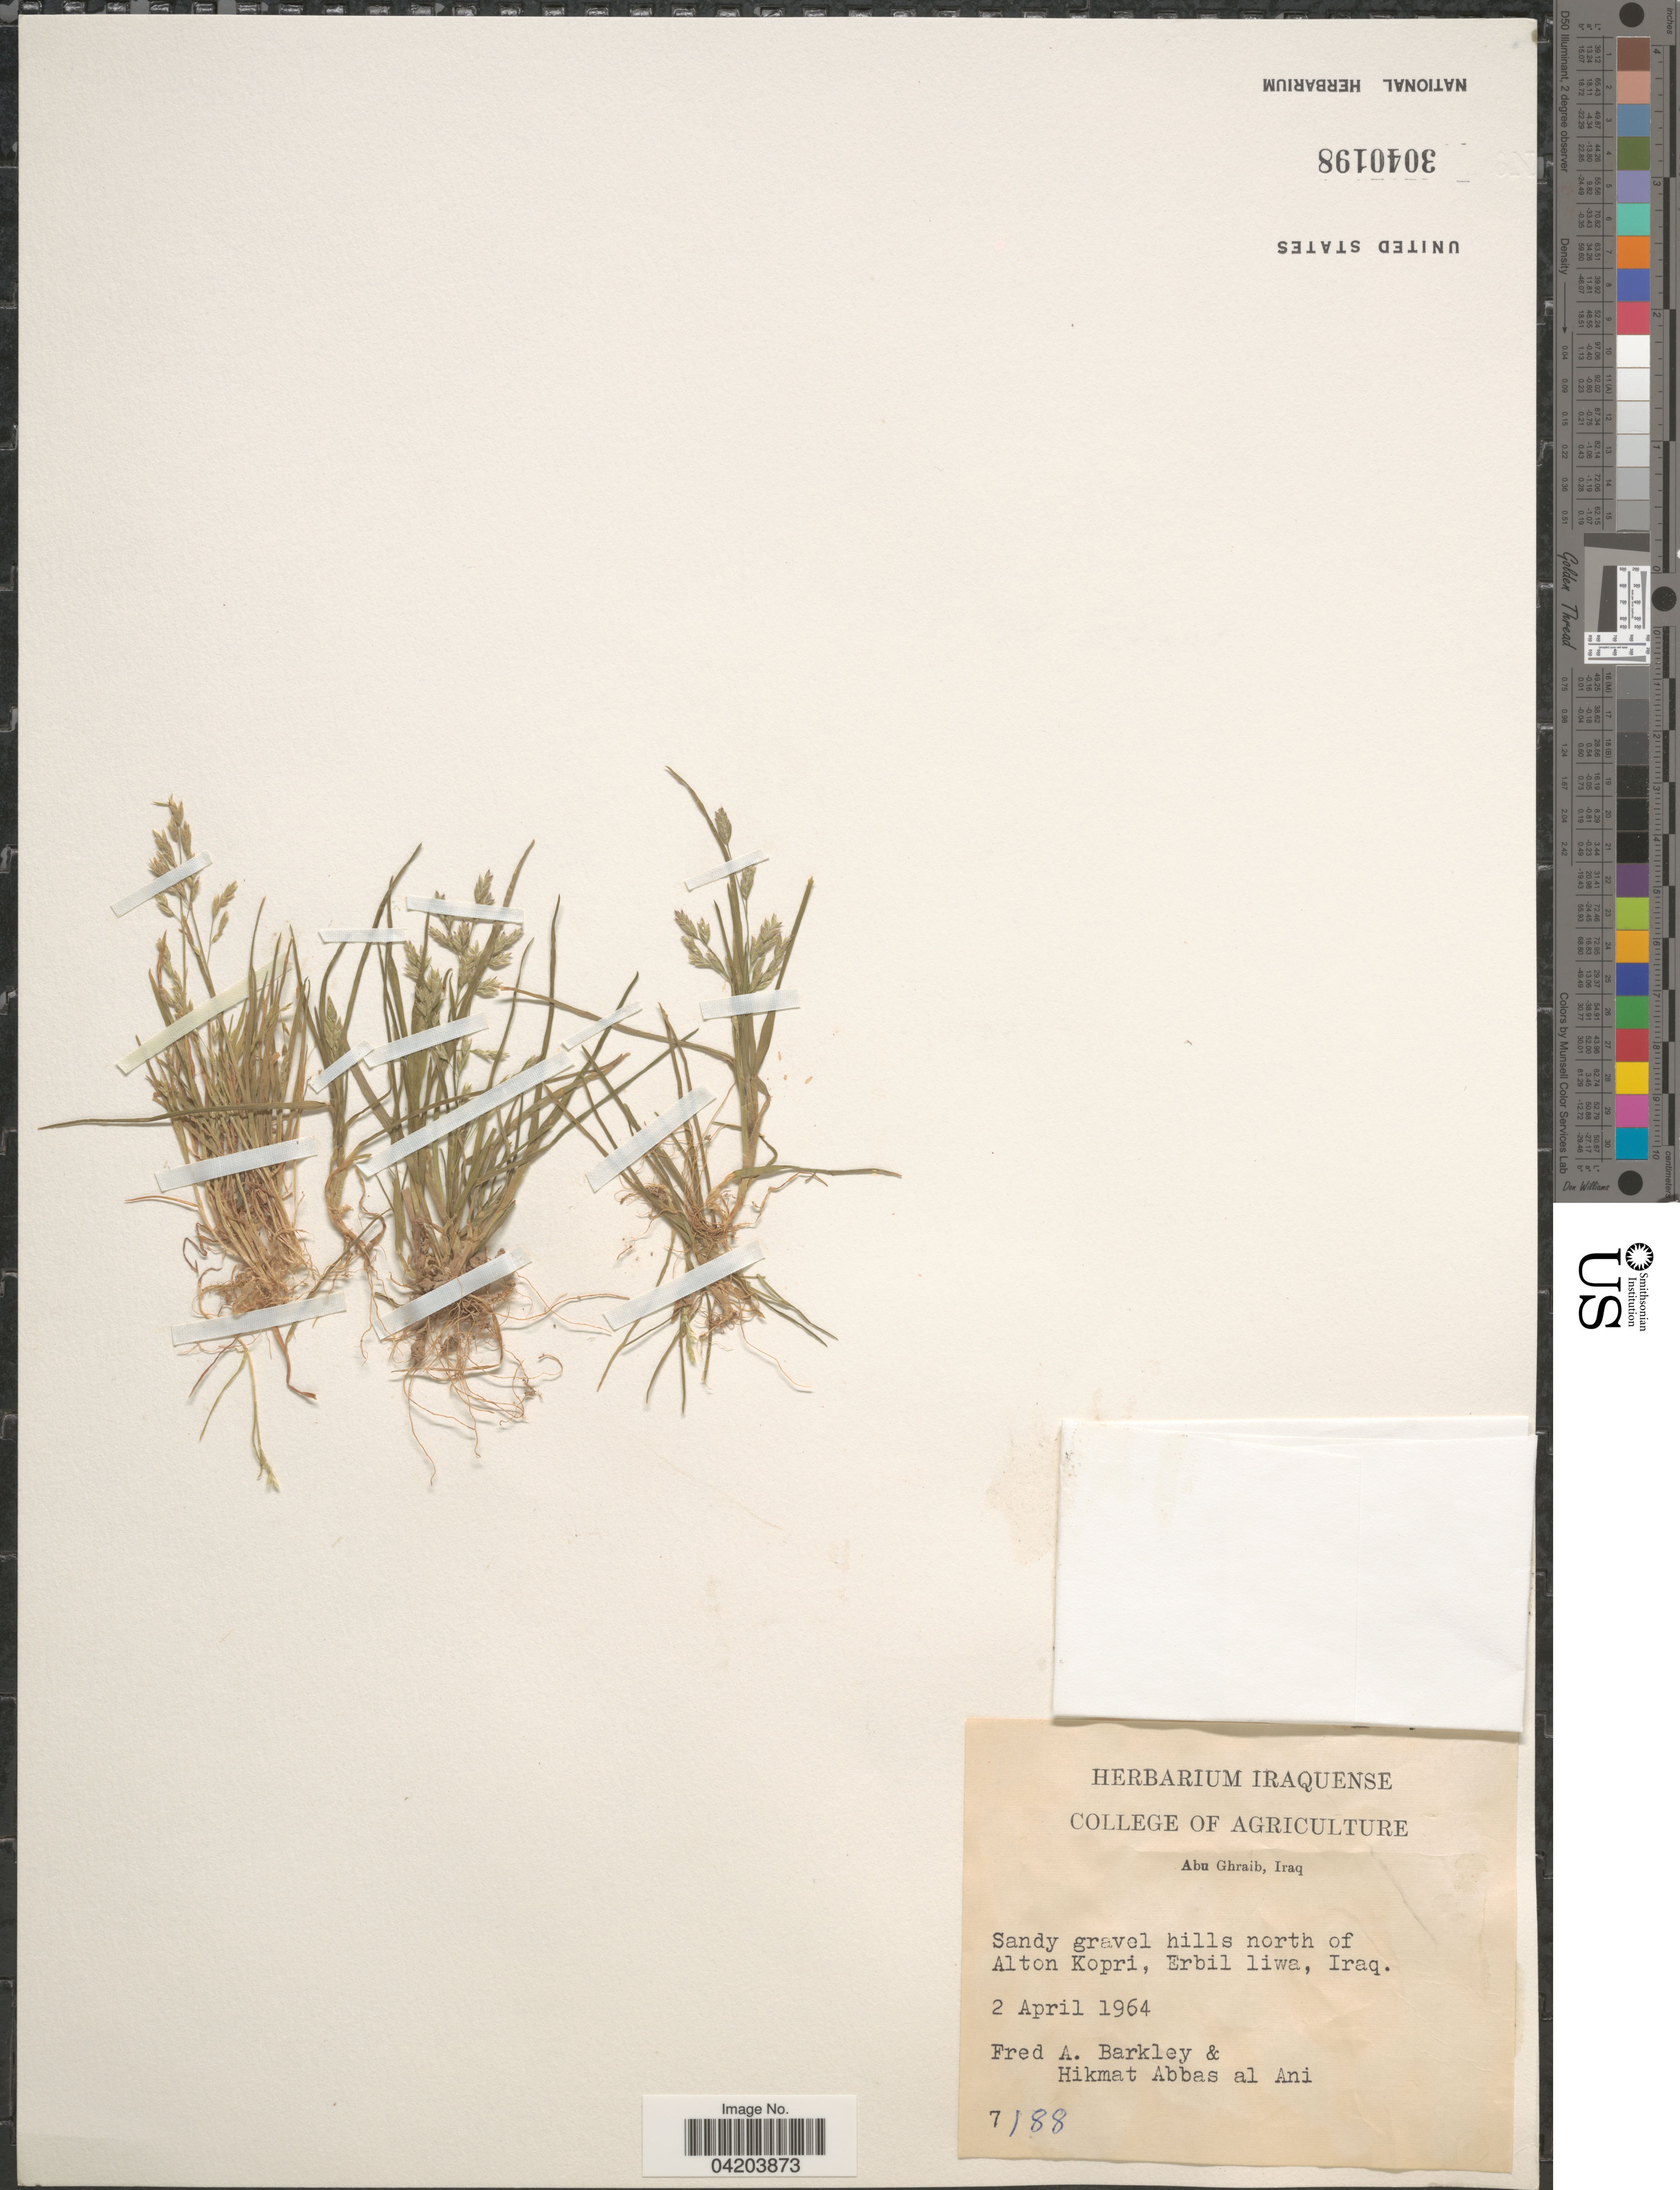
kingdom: Plantae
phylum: Tracheophyta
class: Liliopsida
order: Poales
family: Poaceae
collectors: F. A. Barkley & H. Abbas al Ani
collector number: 7188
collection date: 1964-04-02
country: Iraq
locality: Sandy gravel hills north of Alton Kopri, Erbil liwa.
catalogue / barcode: US 3040198